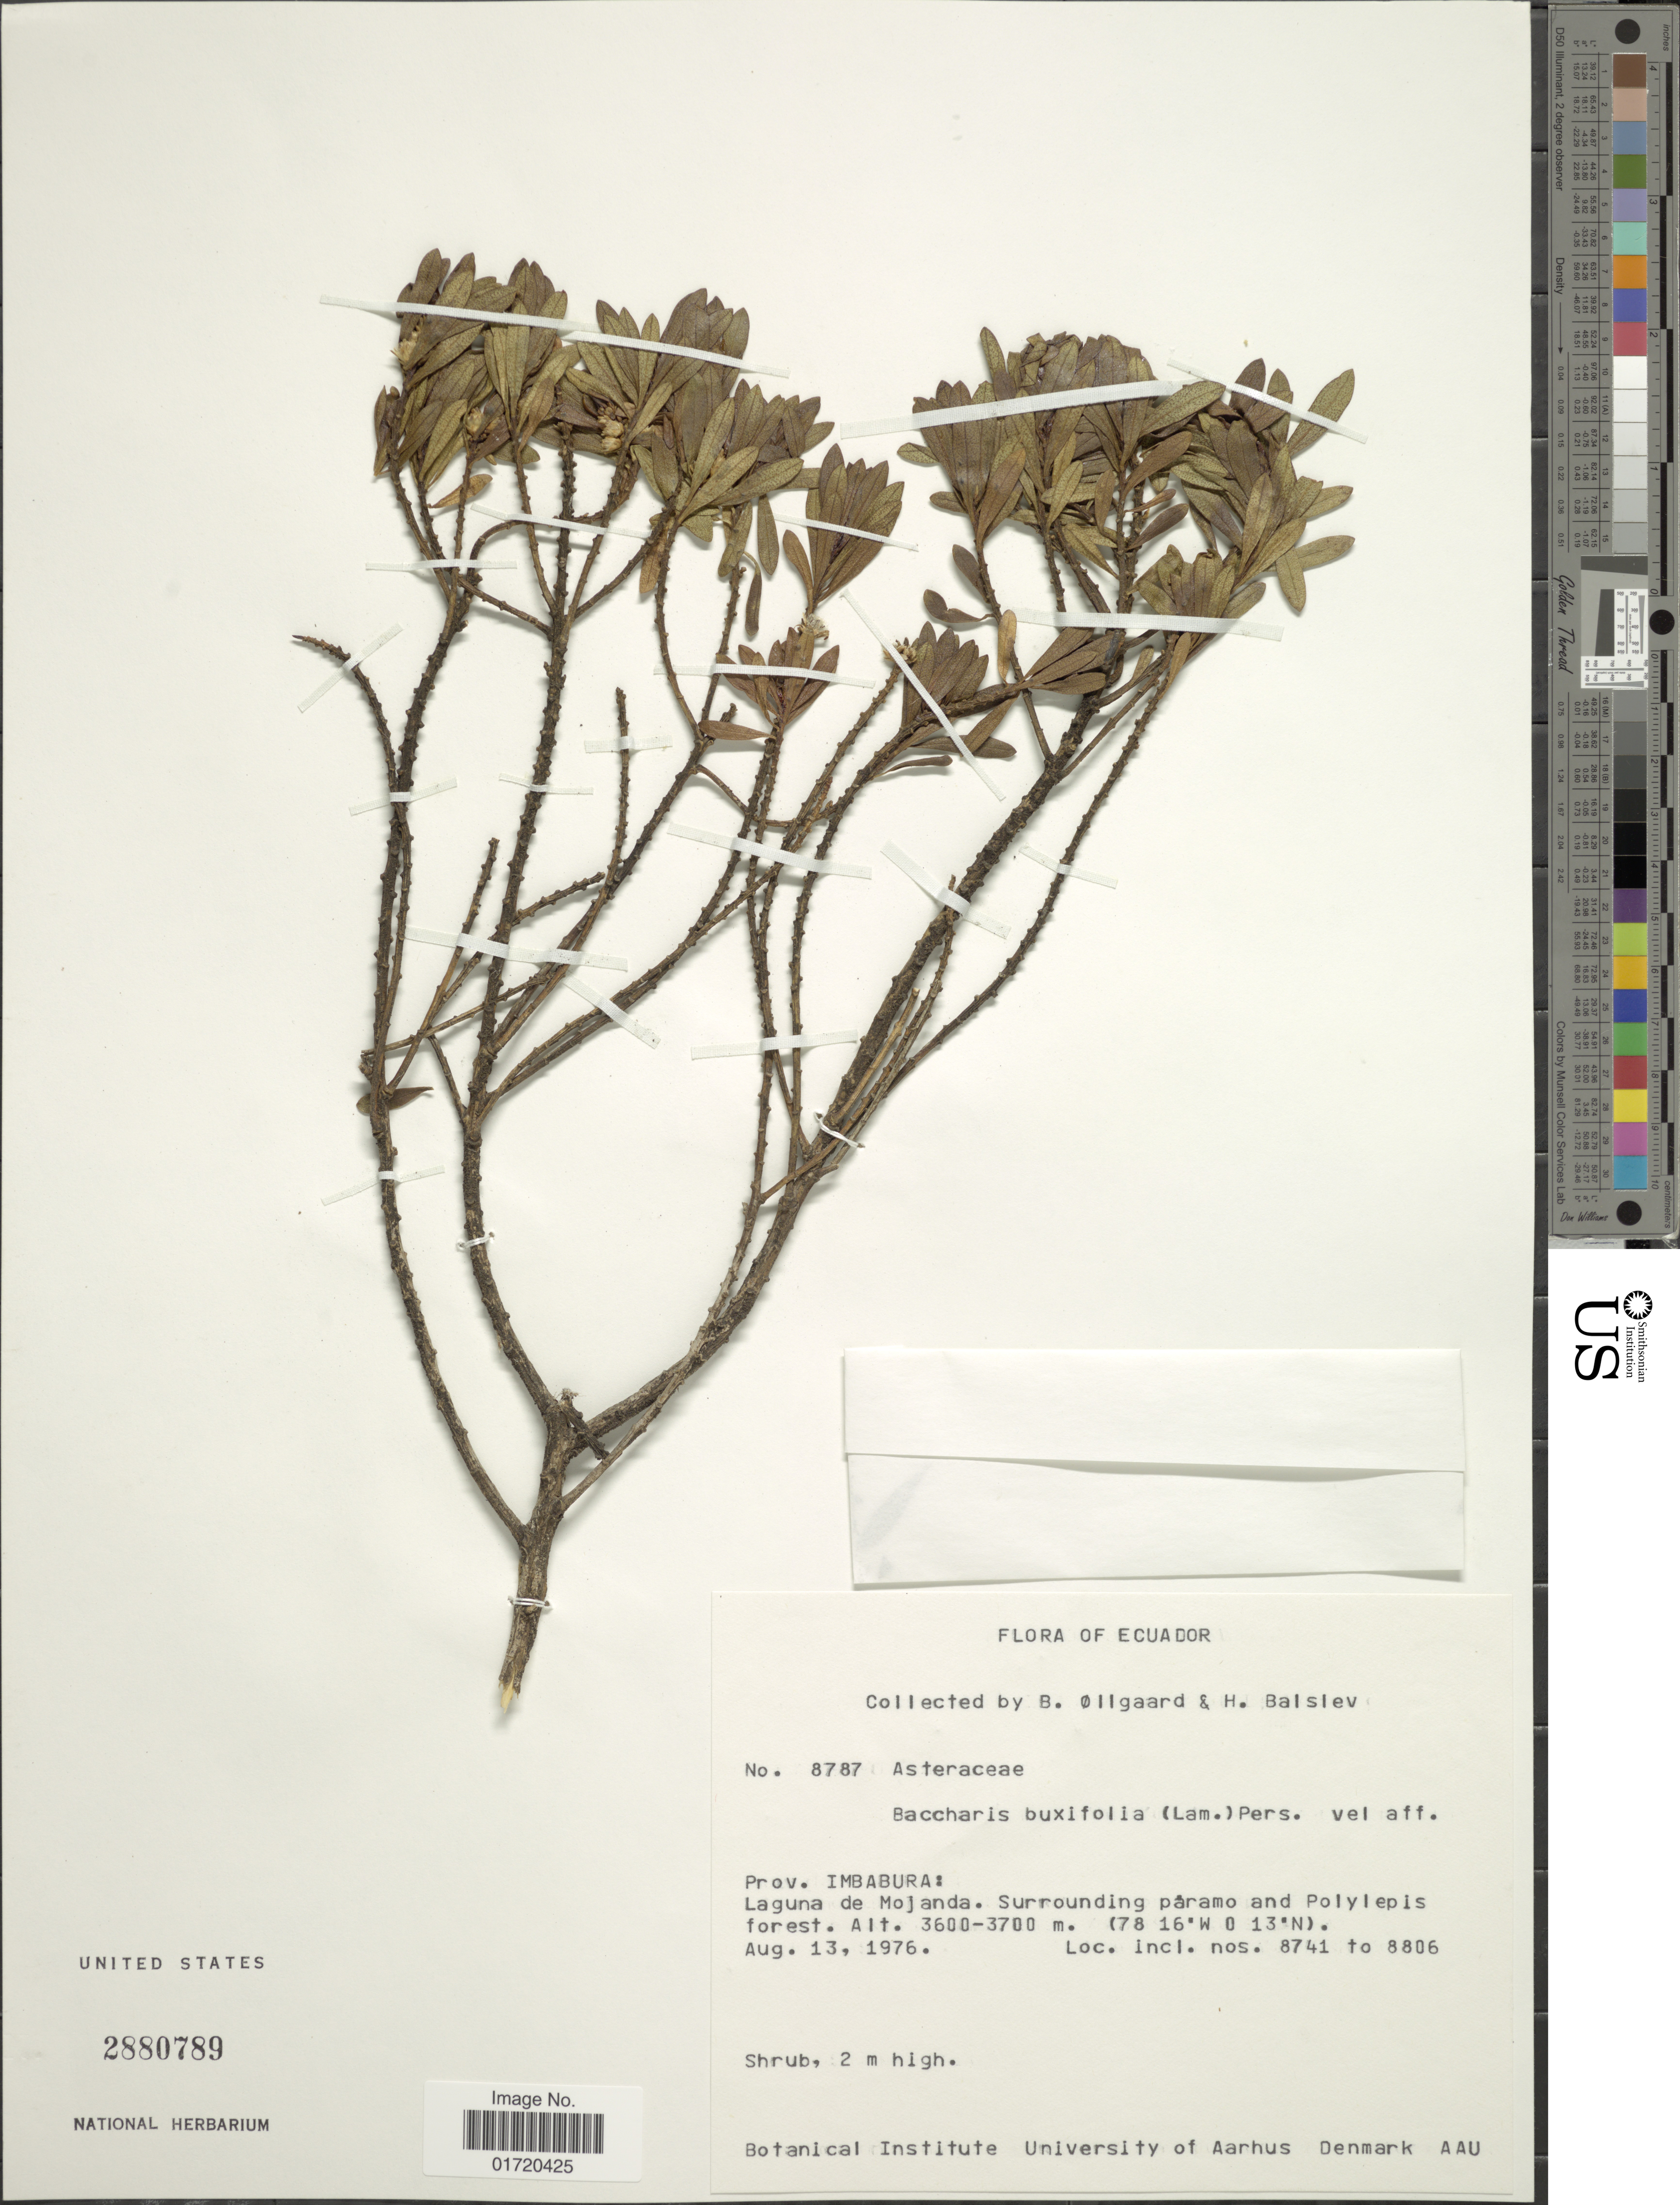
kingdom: Plantae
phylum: Tracheophyta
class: Magnoliopsida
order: Asterales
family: Asteraceae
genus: Baccharis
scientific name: Baccharis buxifolia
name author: (Lam.) Pers.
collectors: B. Øllgaard & H. Balslev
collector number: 8787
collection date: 1976-08-13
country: Ecuador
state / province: Imbabura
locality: Laguna de Mojanda.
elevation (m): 3600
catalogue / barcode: US 2880789